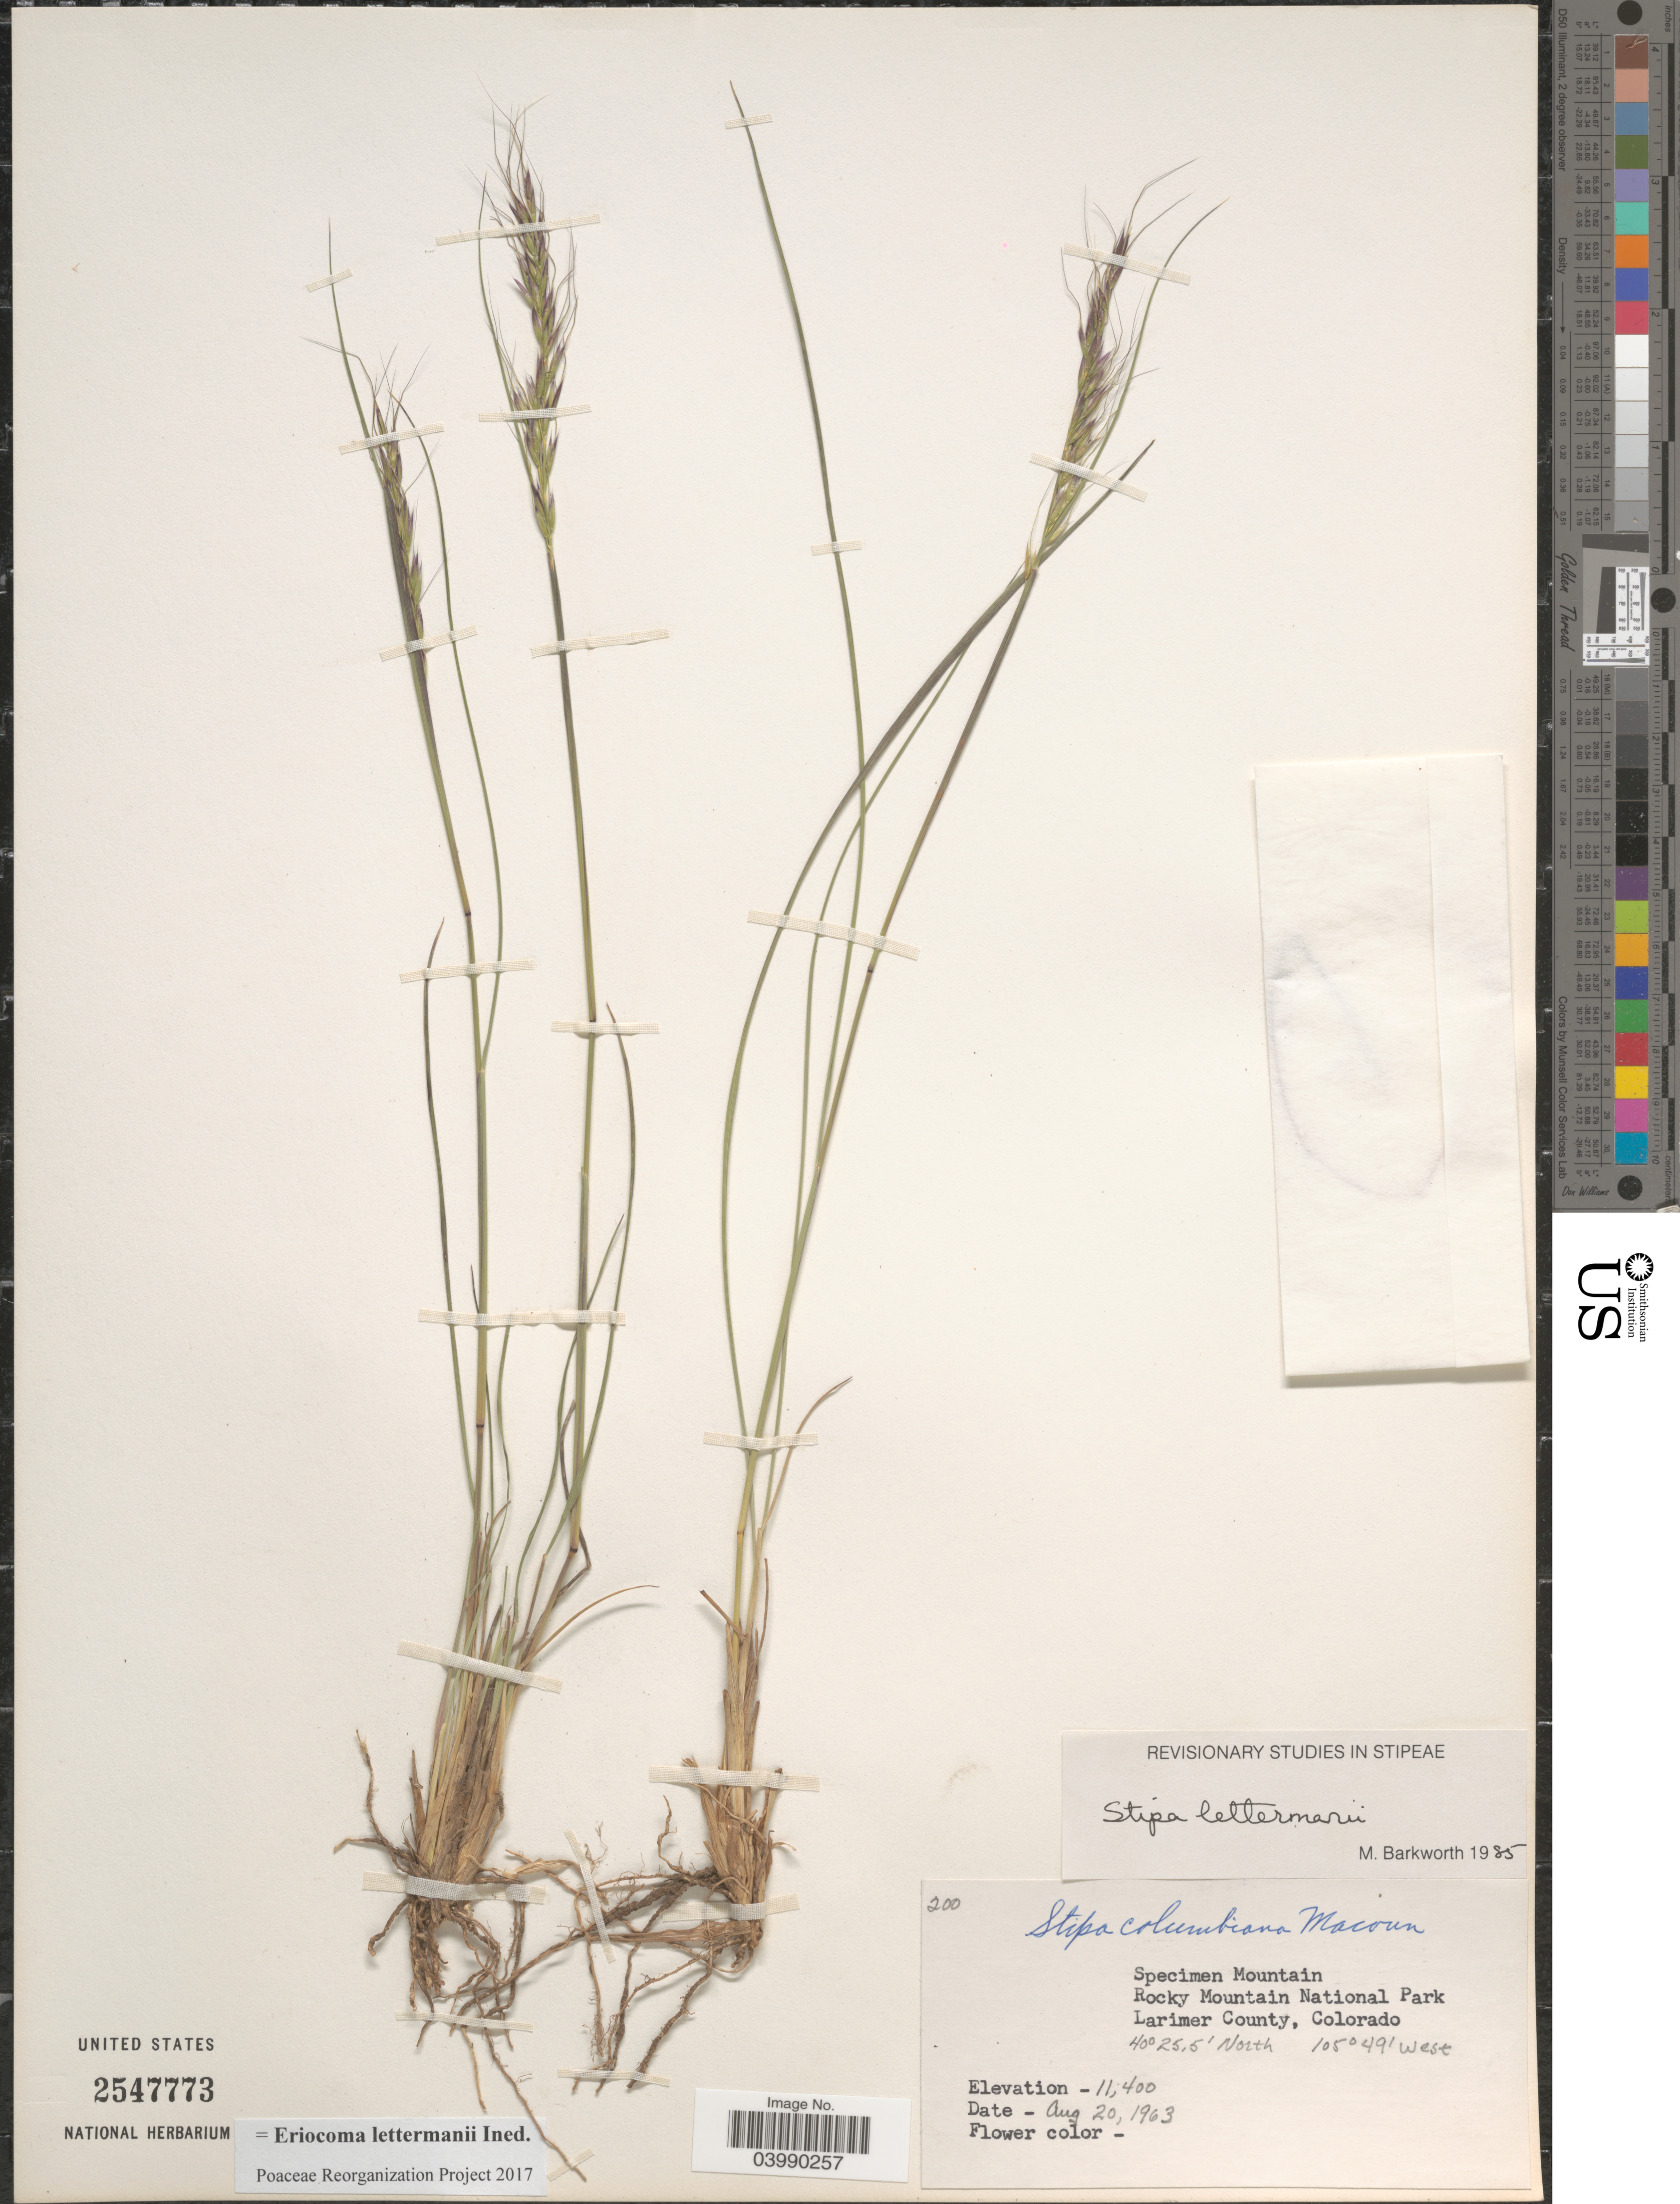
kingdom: Plantae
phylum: Tracheophyta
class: Liliopsida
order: Poales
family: Poaceae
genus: Eriocoma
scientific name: Eriocoma lettermanii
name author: (Vasey) Romasch.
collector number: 200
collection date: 1963-08-20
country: United States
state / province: Colorado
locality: Rocky Mountain National Park. Larimer County.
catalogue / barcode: US 2547773